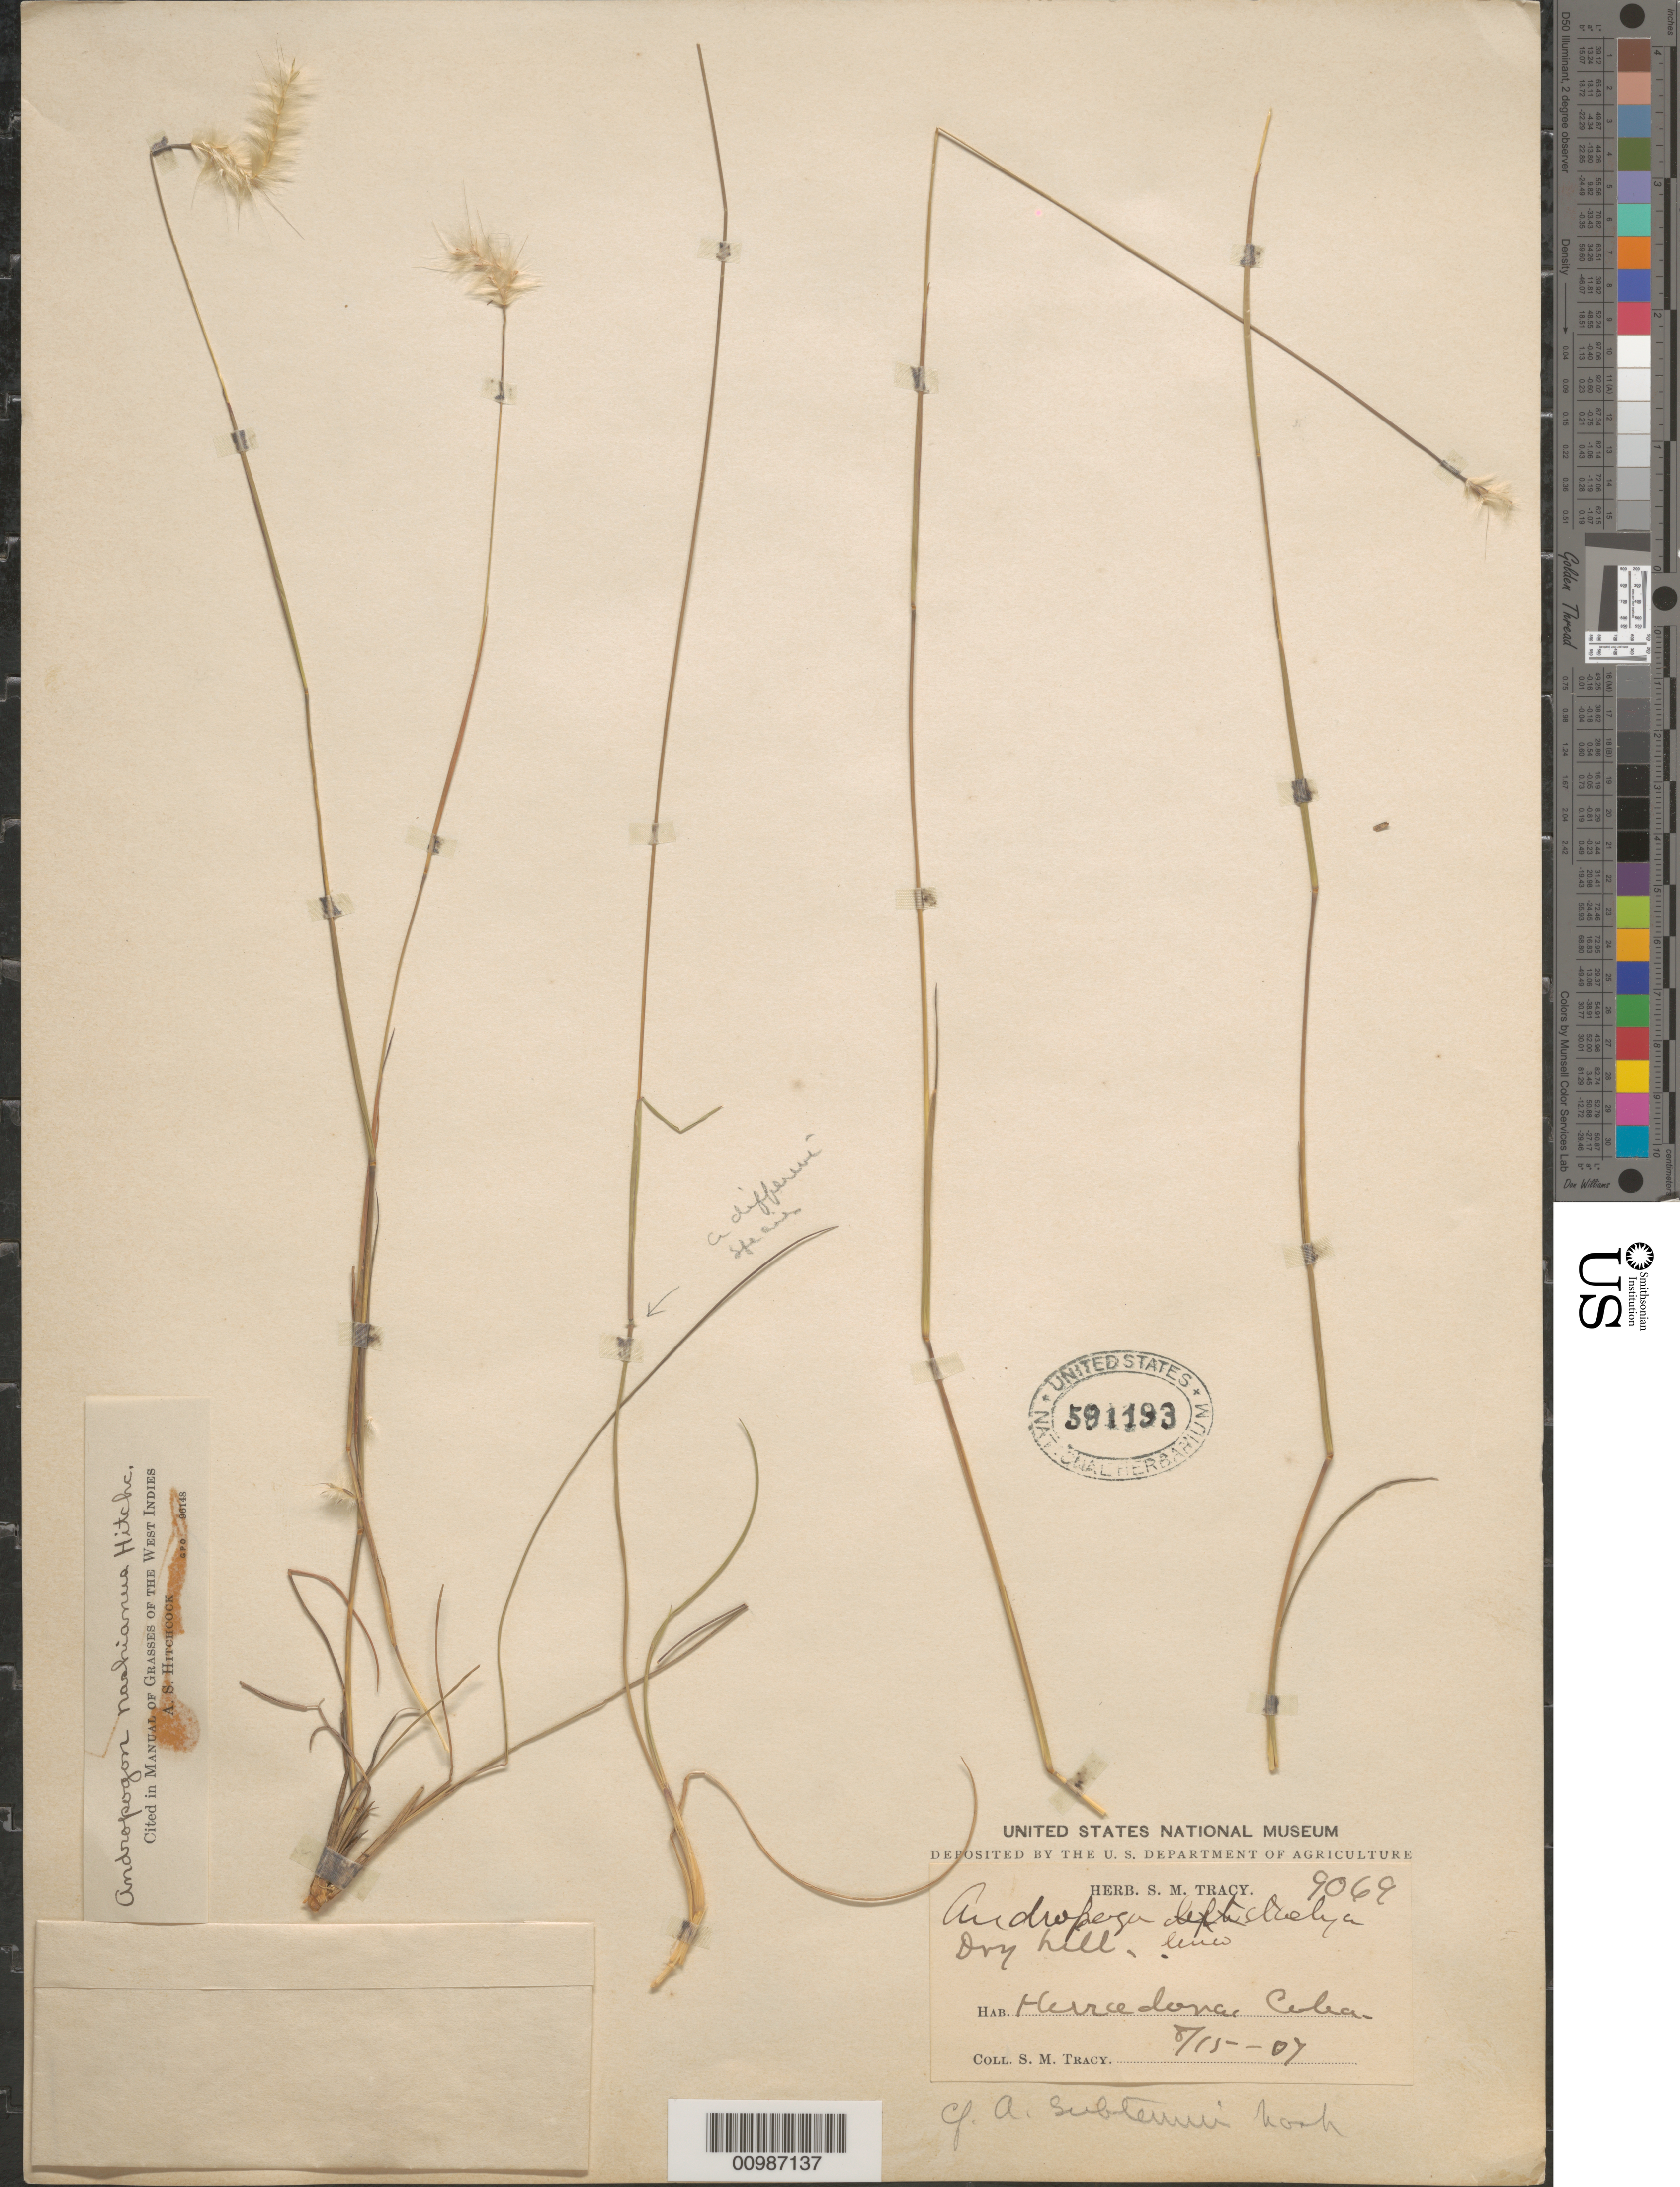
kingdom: Plantae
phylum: Tracheophyta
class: Liliopsida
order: Poales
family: Poaceae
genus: Andropogon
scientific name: Andropogon nashianus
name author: Hitchc.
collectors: S. M. Tracy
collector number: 9069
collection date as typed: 15 Aug 1907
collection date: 1907-08-15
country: Cuba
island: Cuba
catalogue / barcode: US 591193